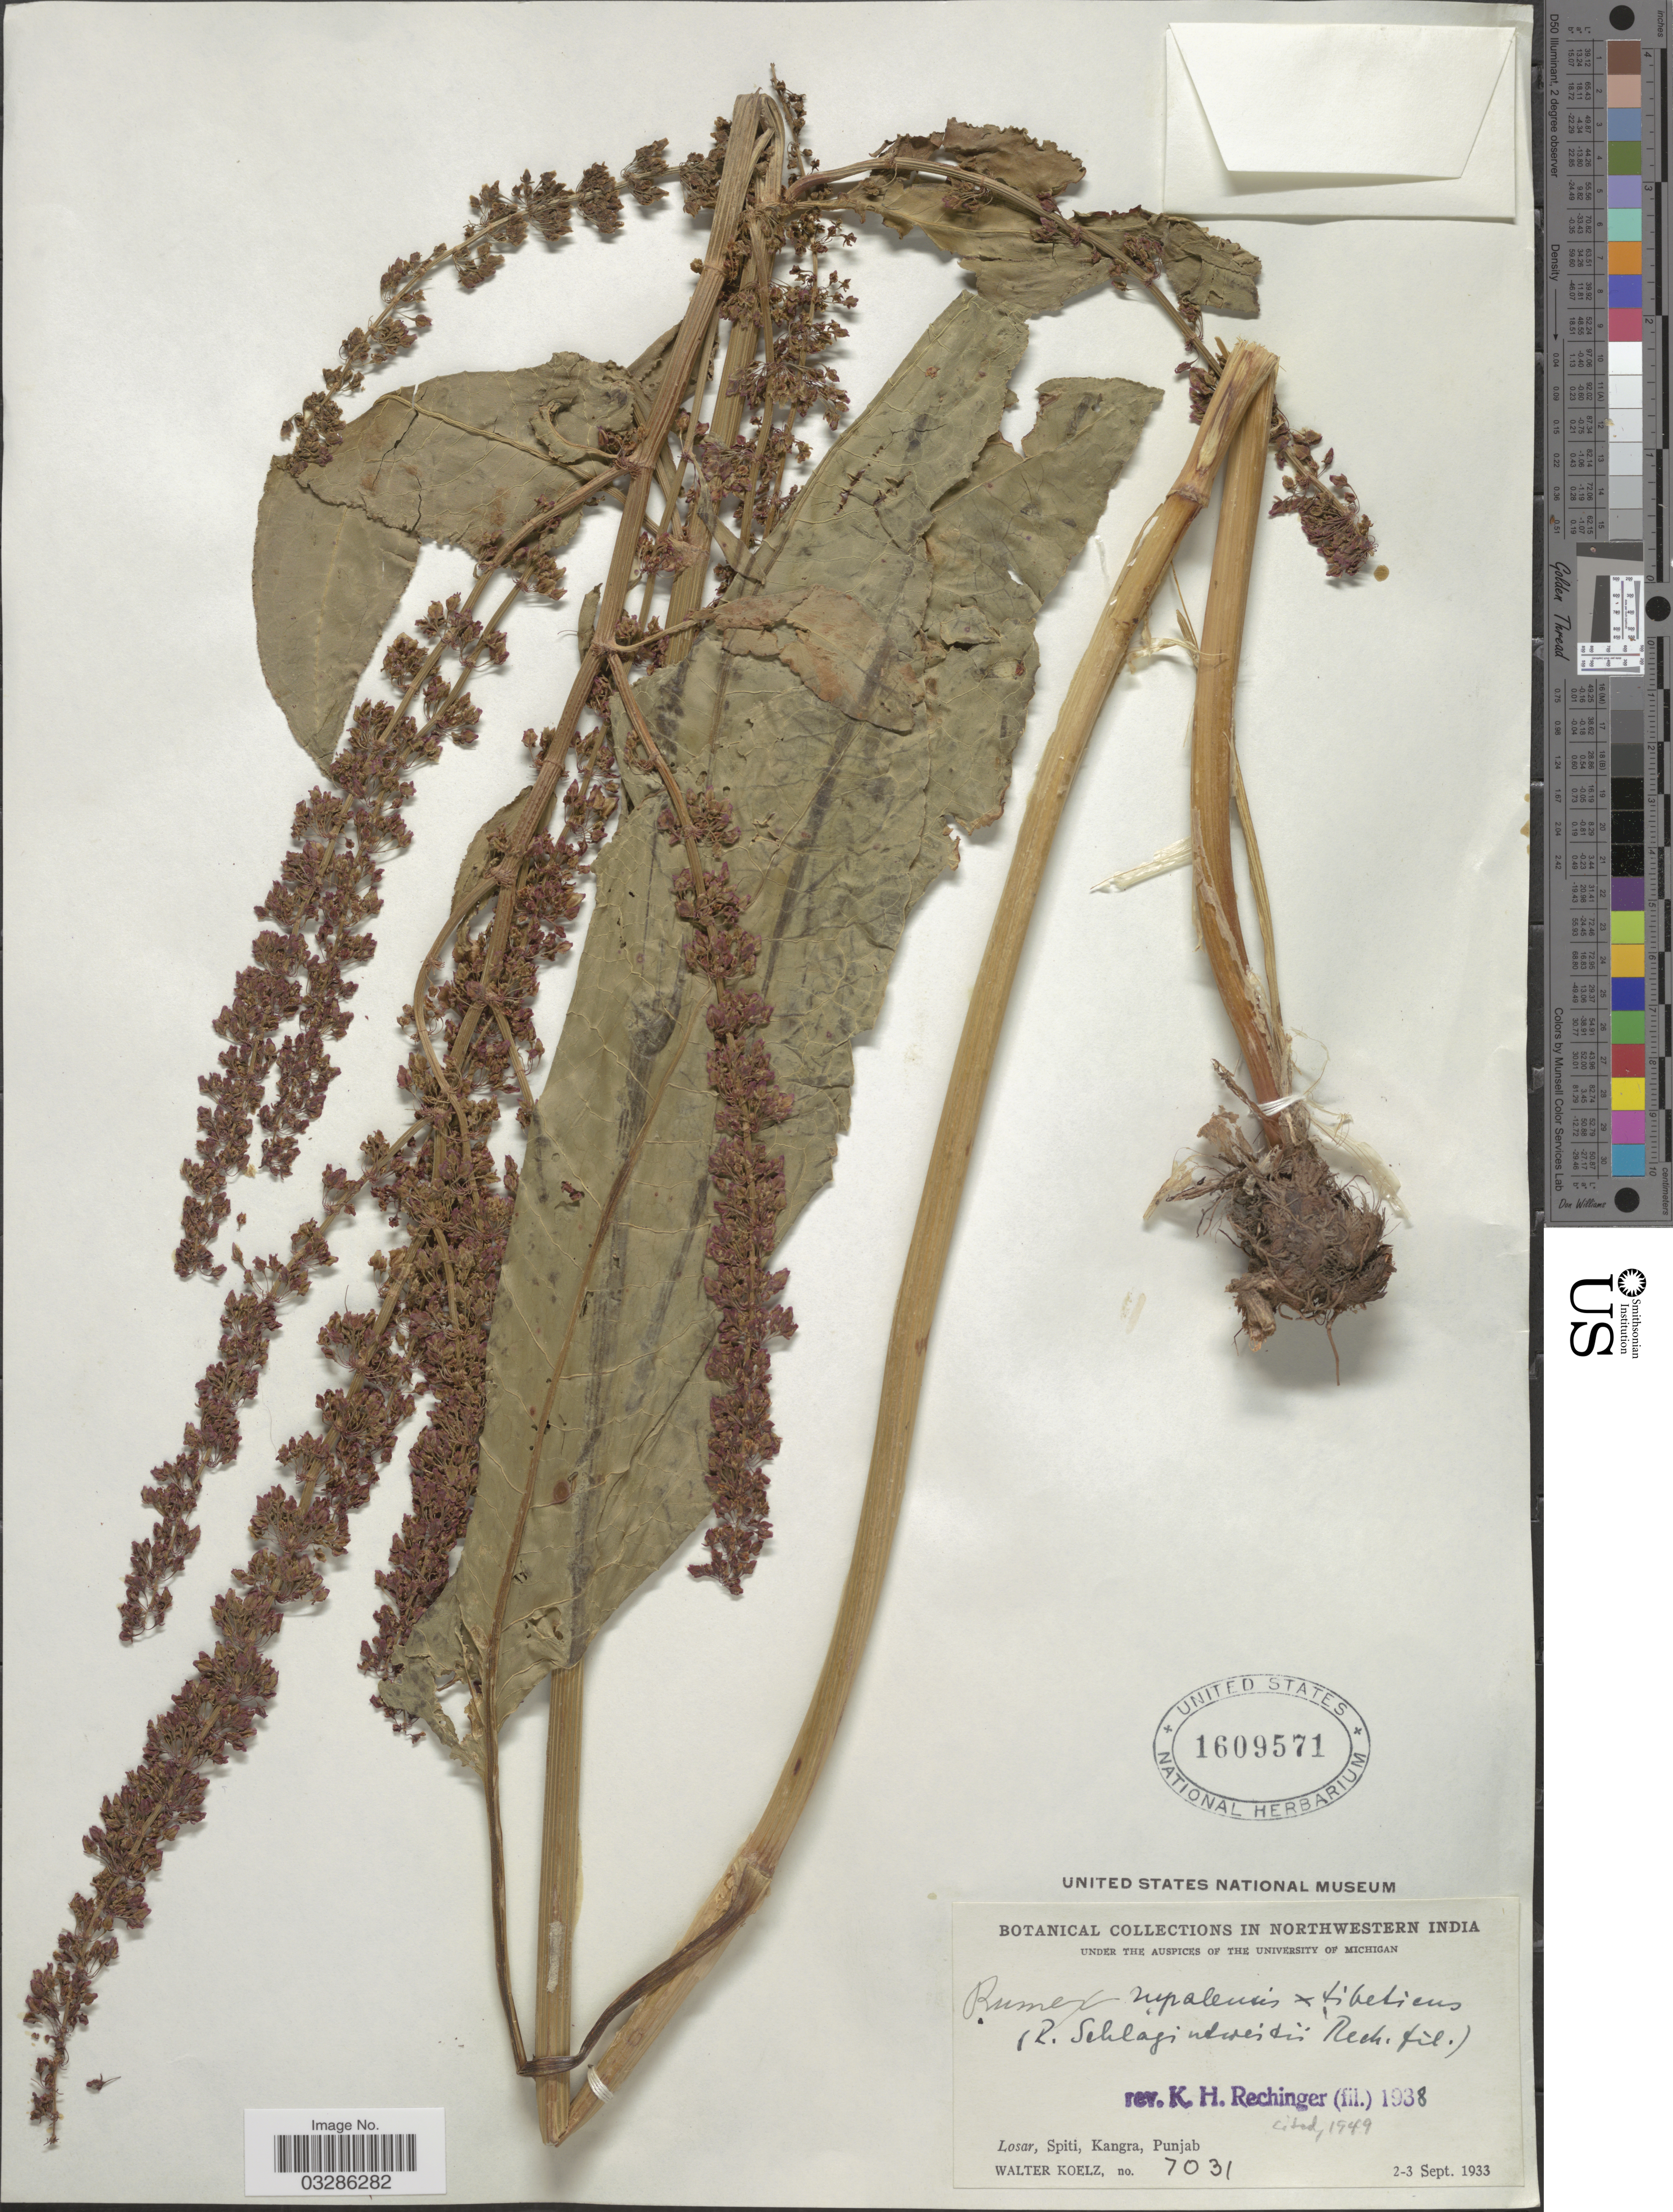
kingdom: Plantae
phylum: Tracheophyta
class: Magnoliopsida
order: Caryophyllales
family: Polygonaceae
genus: Rumex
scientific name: Rumex schlagintweitii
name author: Rech. f.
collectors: W. N. Koelz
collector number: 7031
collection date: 1933-09-02/1933-09-03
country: India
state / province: Punjab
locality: Northwestern India. Losar, Spiti, Kangra.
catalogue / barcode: US 1609571